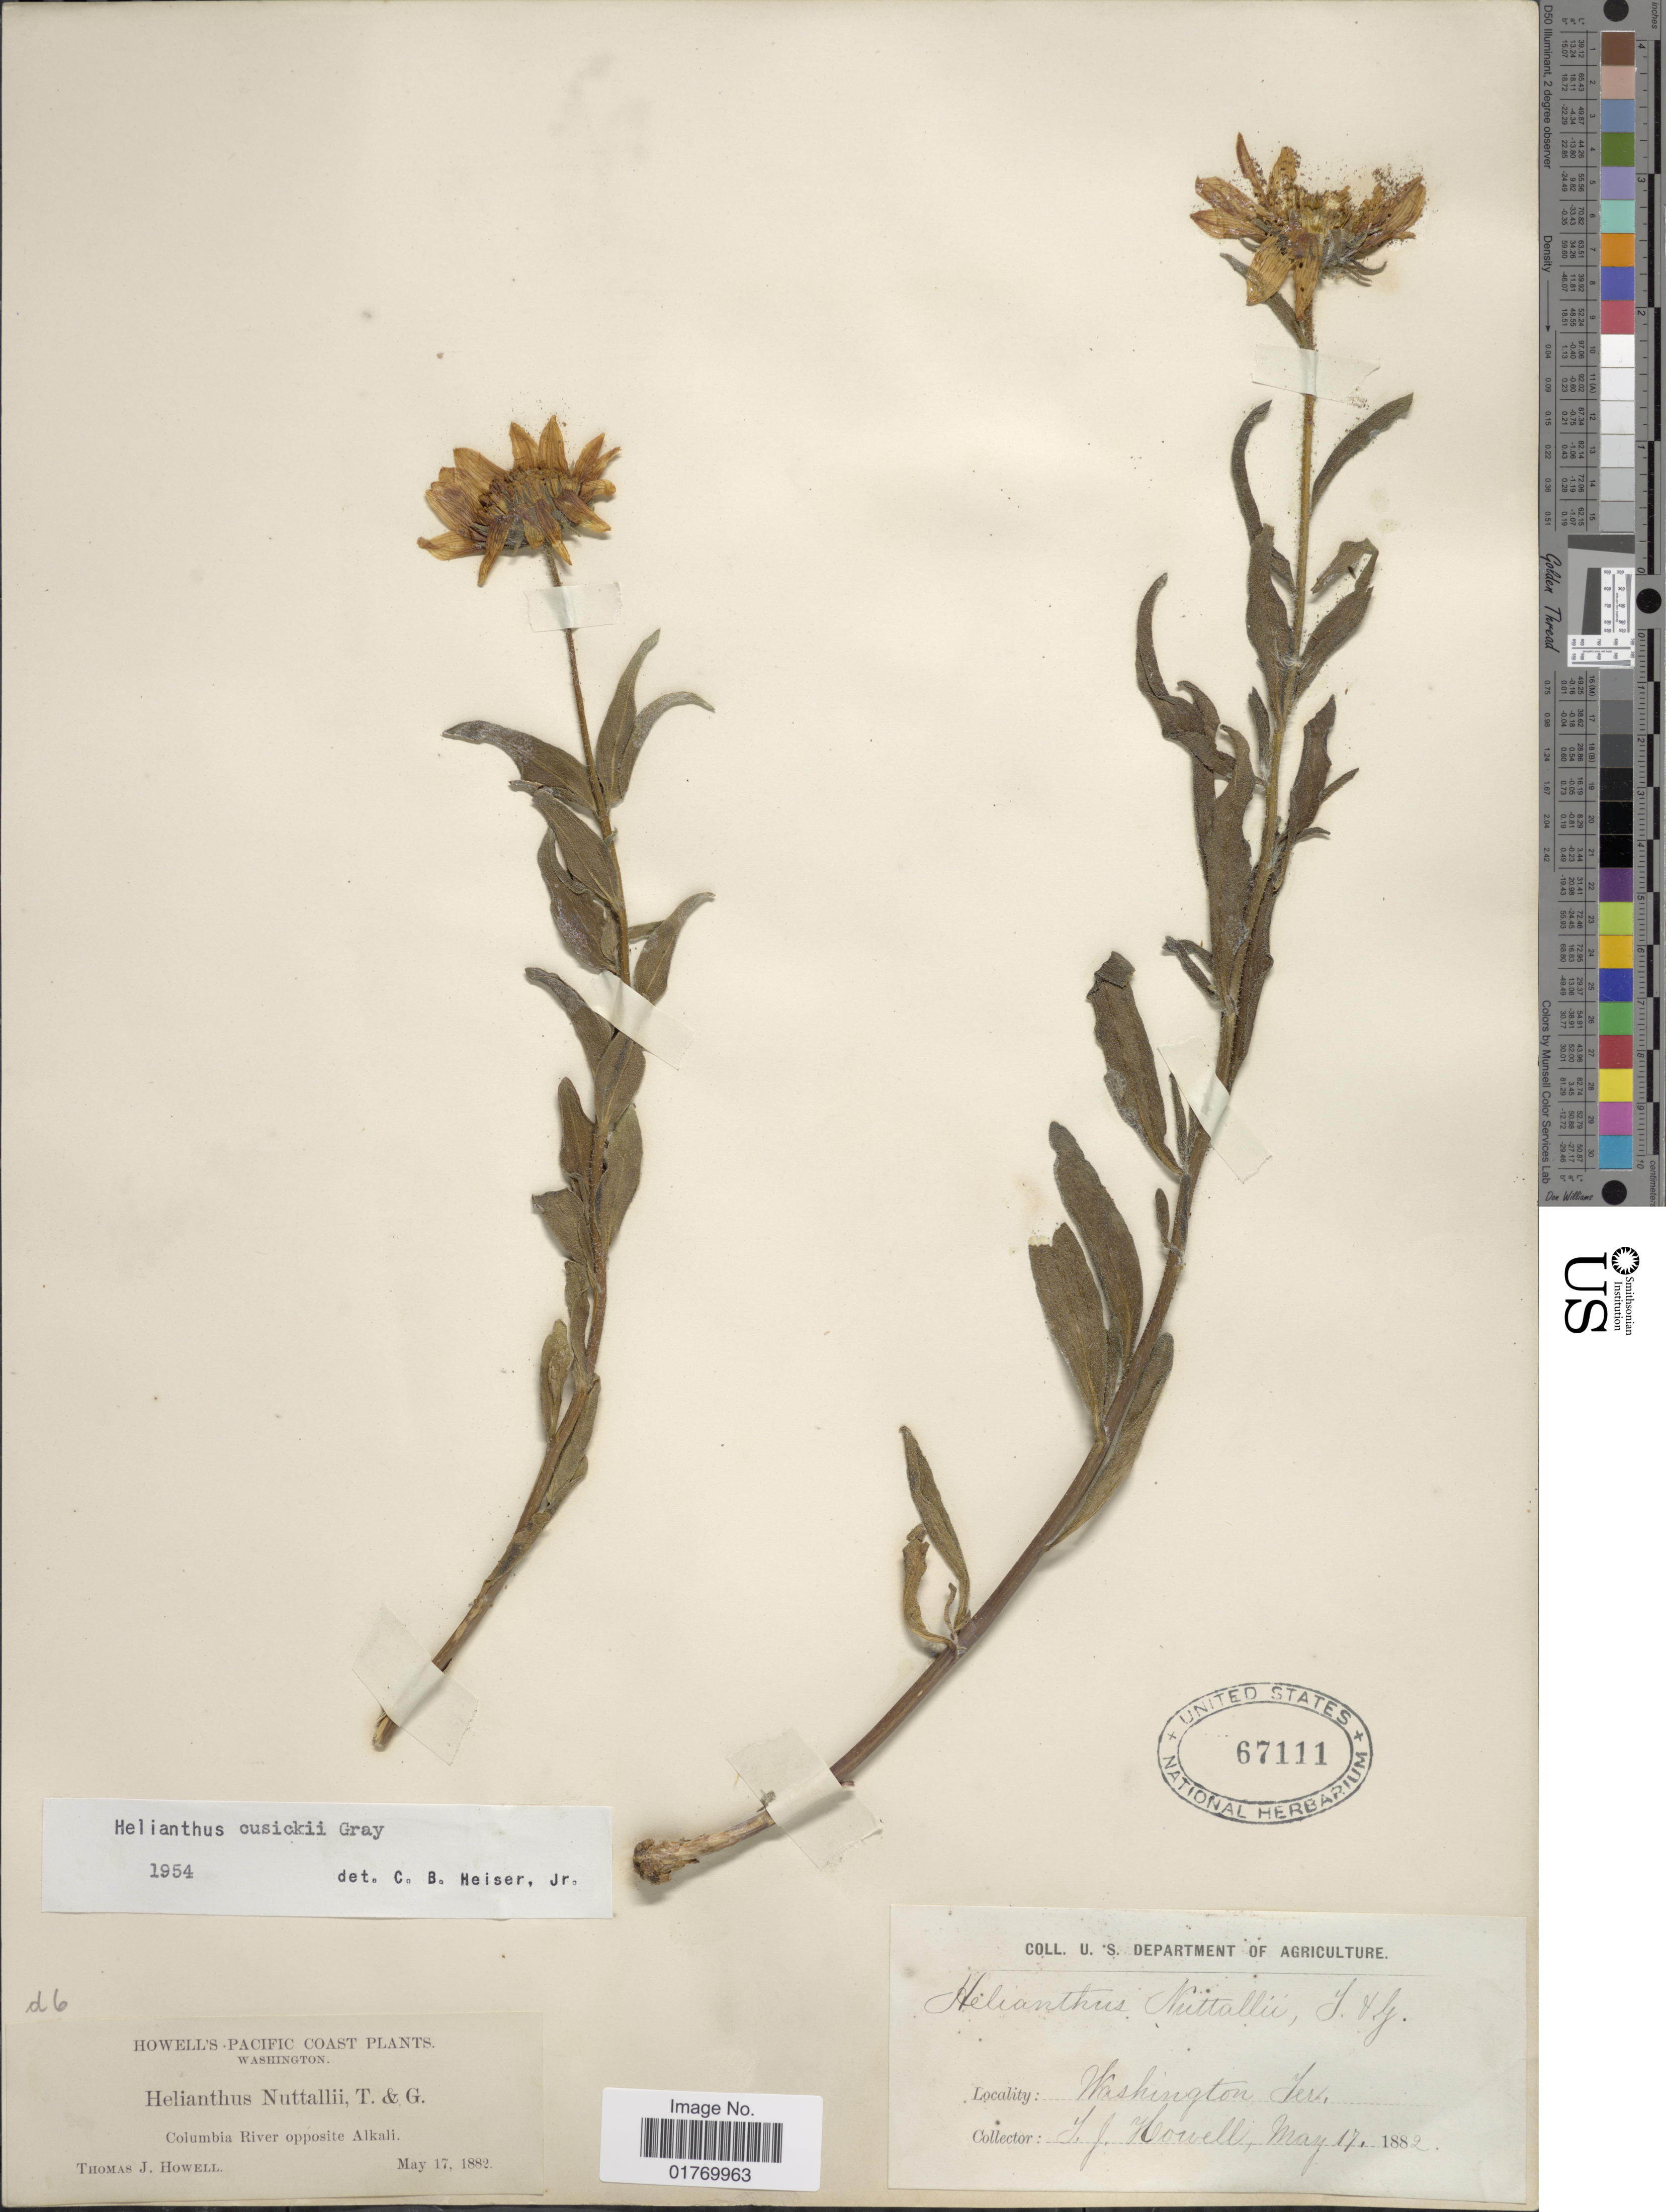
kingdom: Plantae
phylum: Tracheophyta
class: Magnoliopsida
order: Asterales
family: Asteraceae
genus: Helianthus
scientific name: Helianthus cusickii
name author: A. Gray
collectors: T. J. Howell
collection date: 1882-05-17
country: United States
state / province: Washington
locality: Columbia River opposite Alkali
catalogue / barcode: US 67111